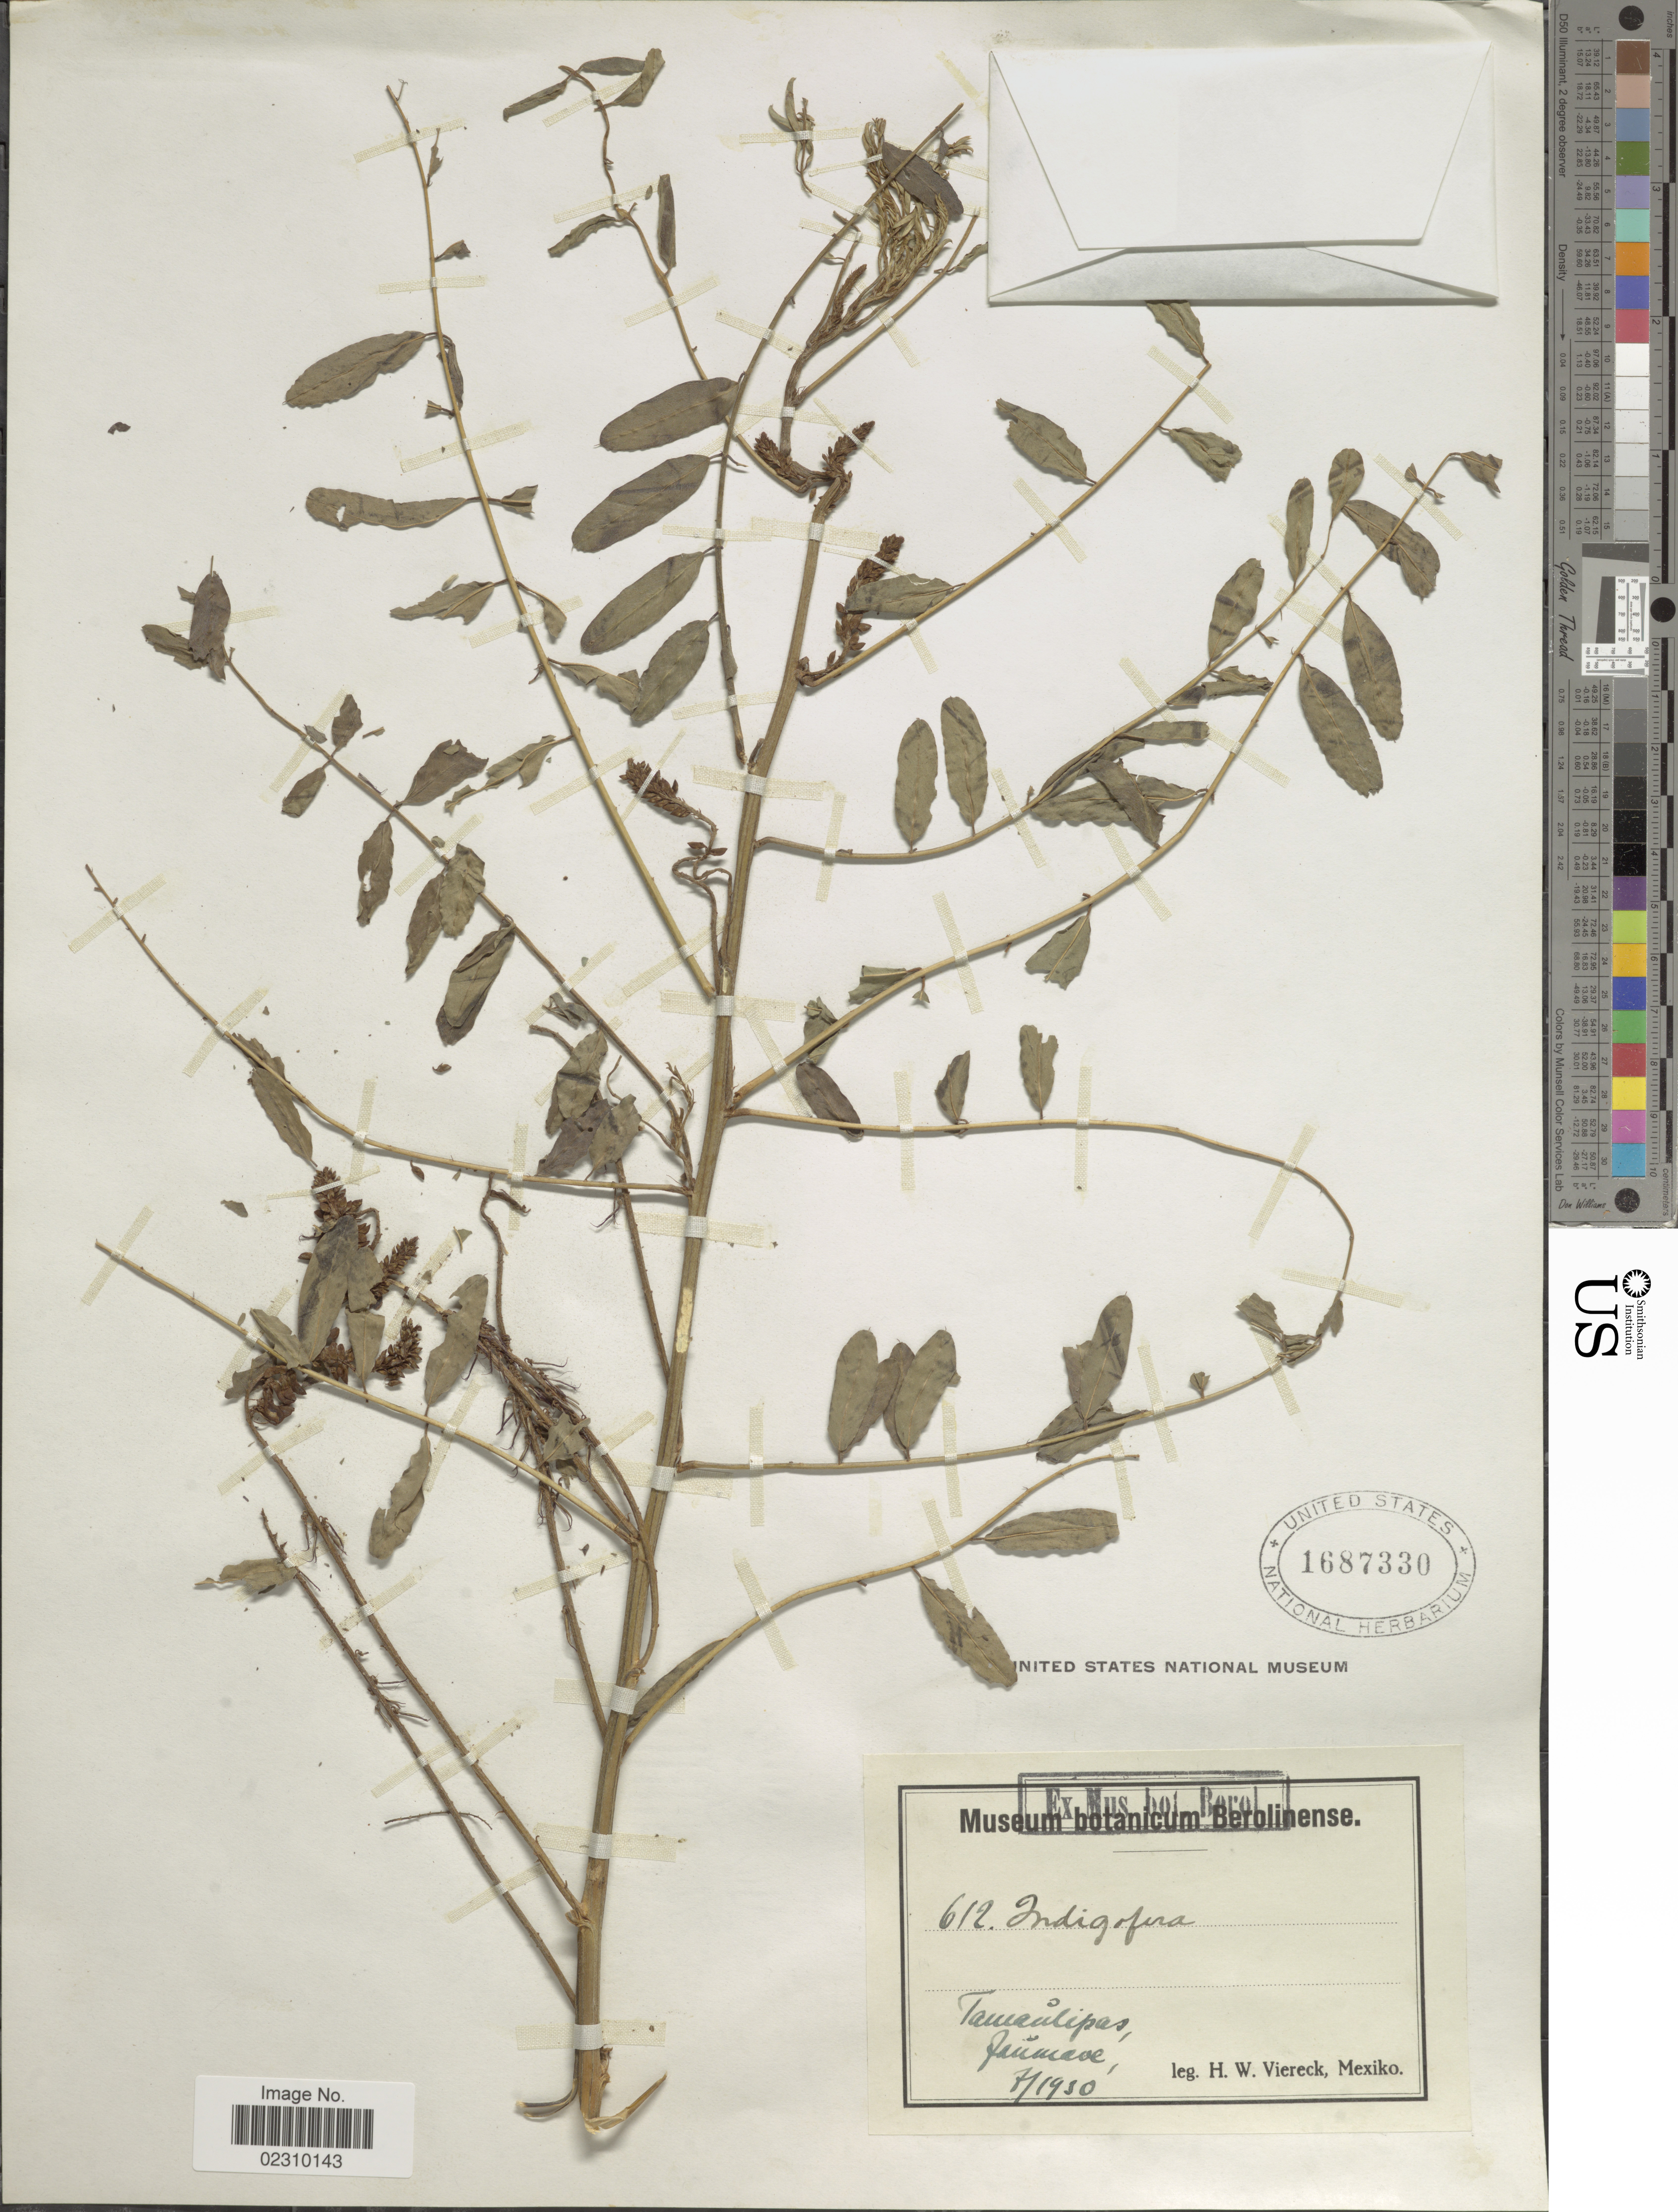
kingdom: Plantae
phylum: Tracheophyta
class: Magnoliopsida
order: Fabales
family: Fabaceae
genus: Indigofera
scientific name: Indigofera sp.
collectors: H. W. Viereck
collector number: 612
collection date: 1930-07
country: Mexico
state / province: Tamaulipas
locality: Tamaulipas, Jaumave.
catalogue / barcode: US 1687330